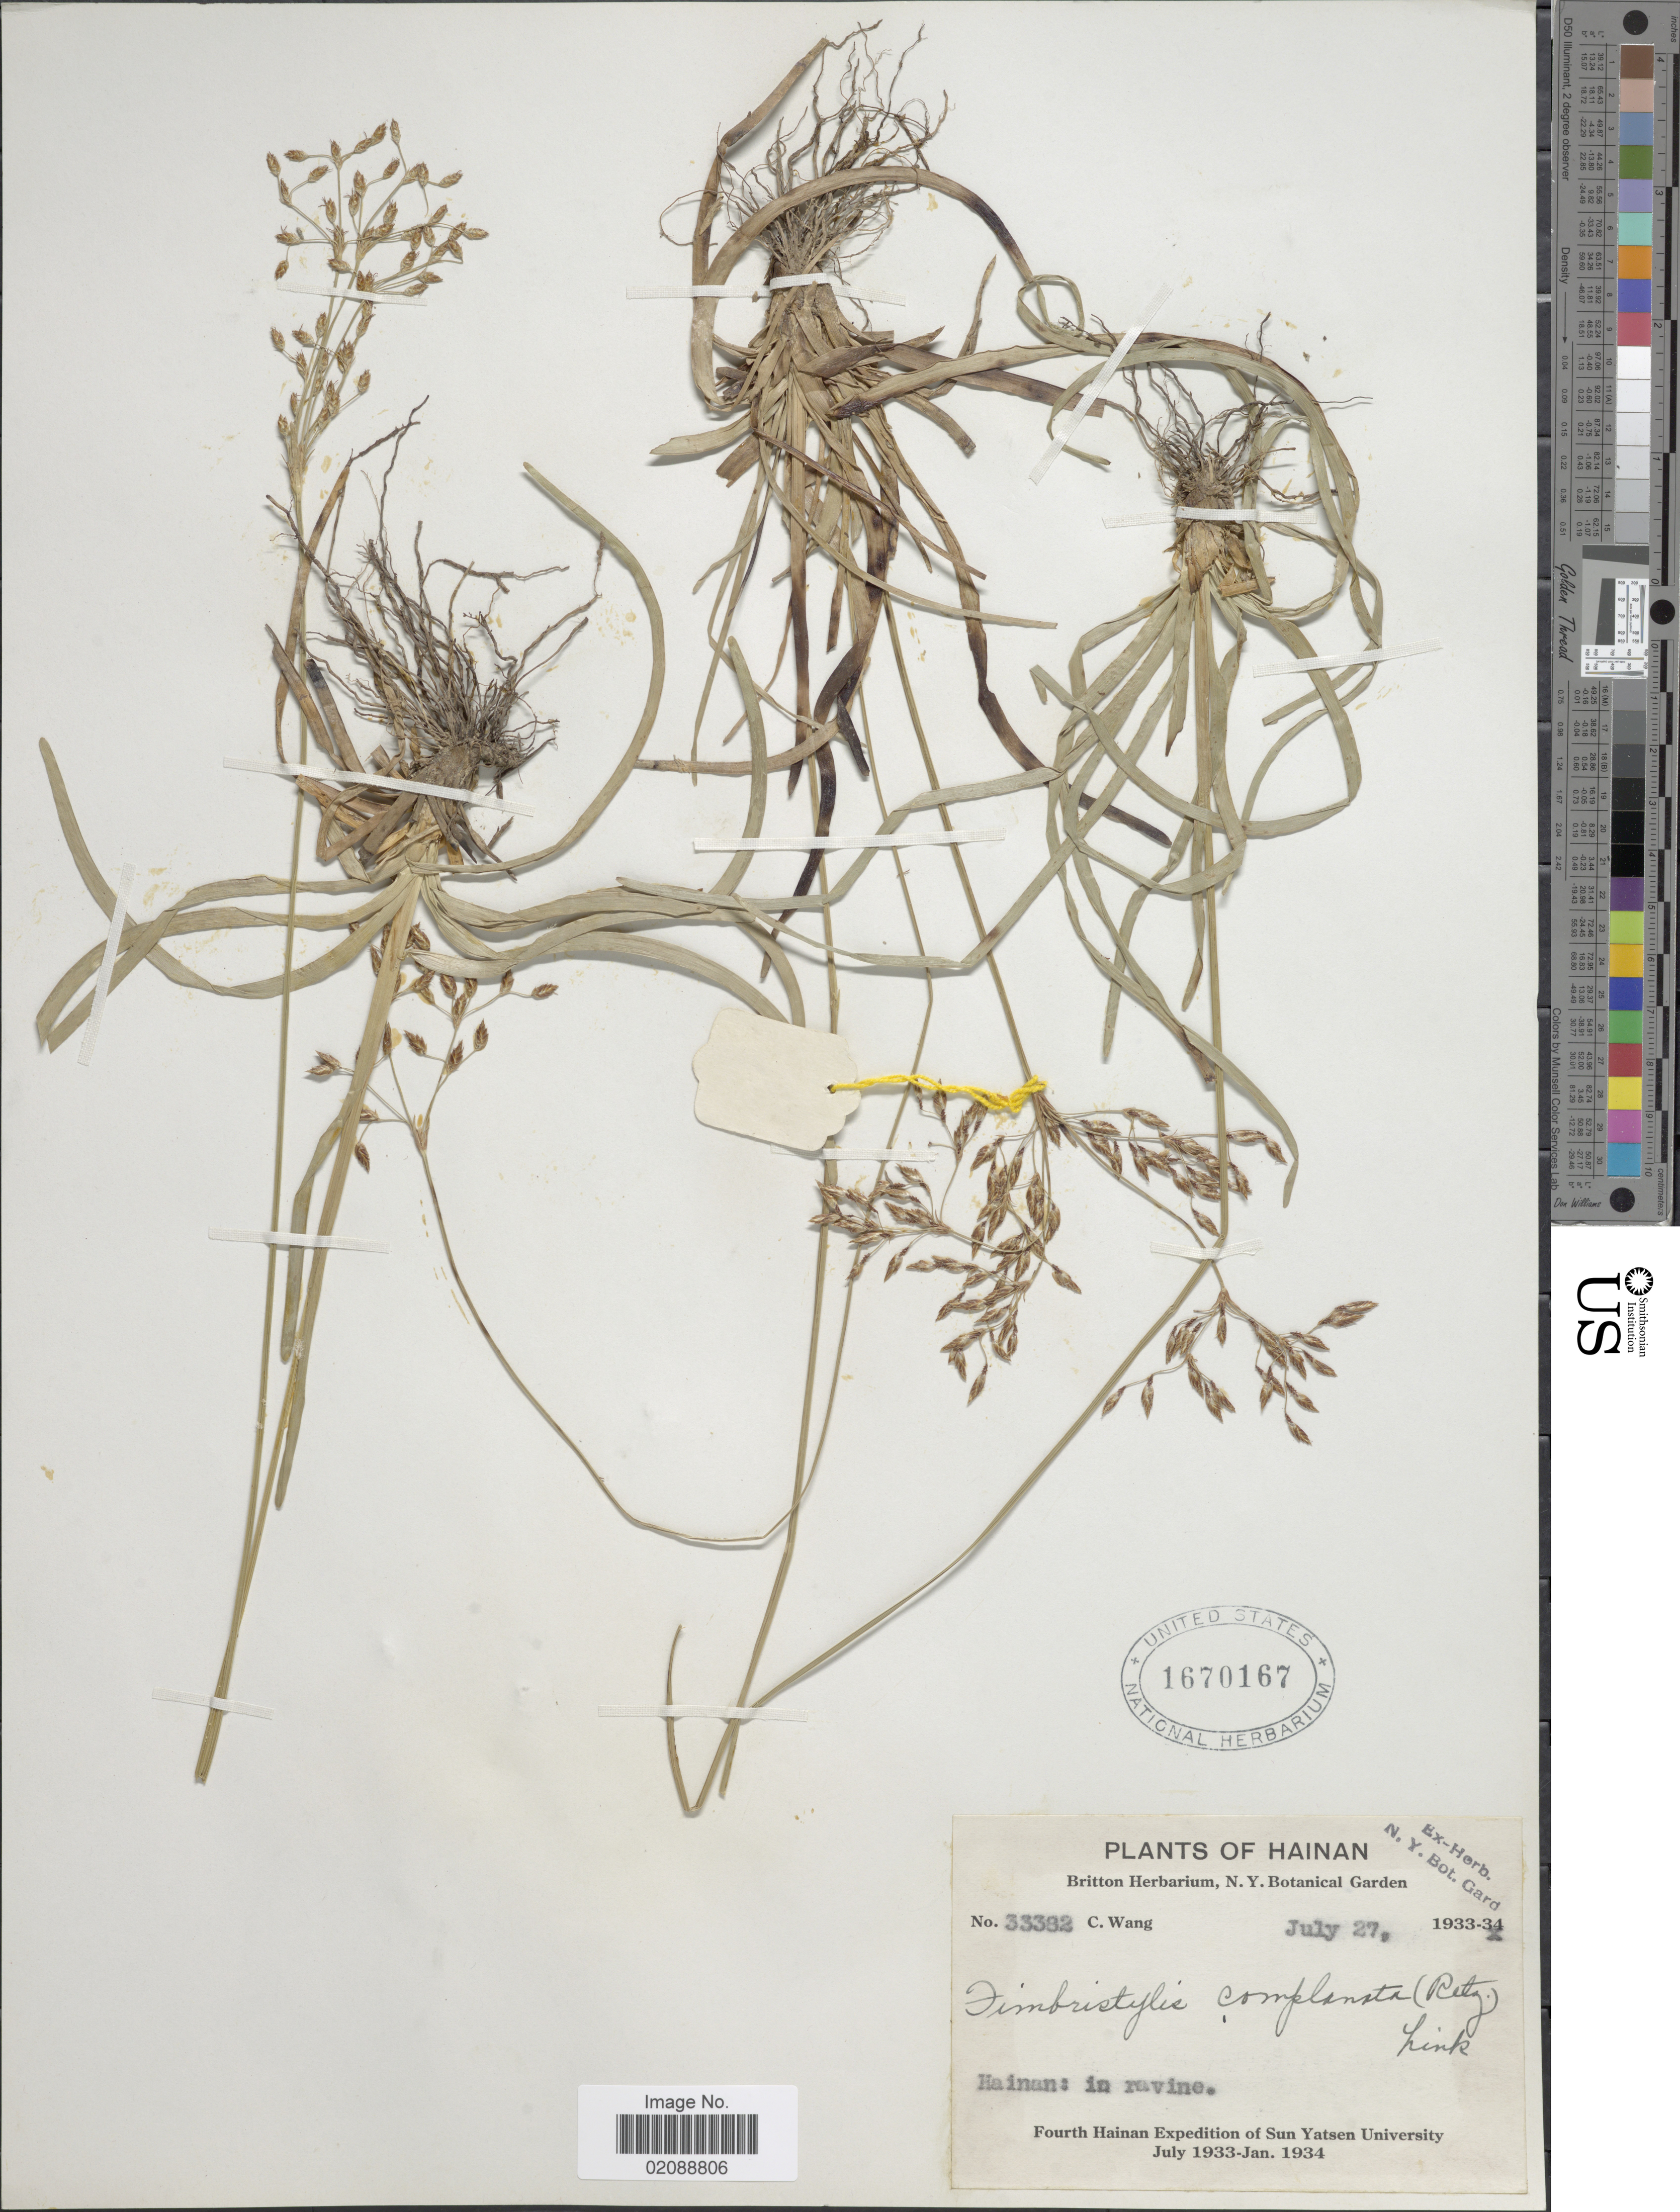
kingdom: Plantae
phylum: Tracheophyta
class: Liliopsida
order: Poales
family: Cyperaceae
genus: Fimbristylis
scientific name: Fimbristylis complanata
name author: (Retz.) Link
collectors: C. Wang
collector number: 33382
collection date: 1933-07-27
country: China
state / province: Hainan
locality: In ravine.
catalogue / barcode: US 1670167